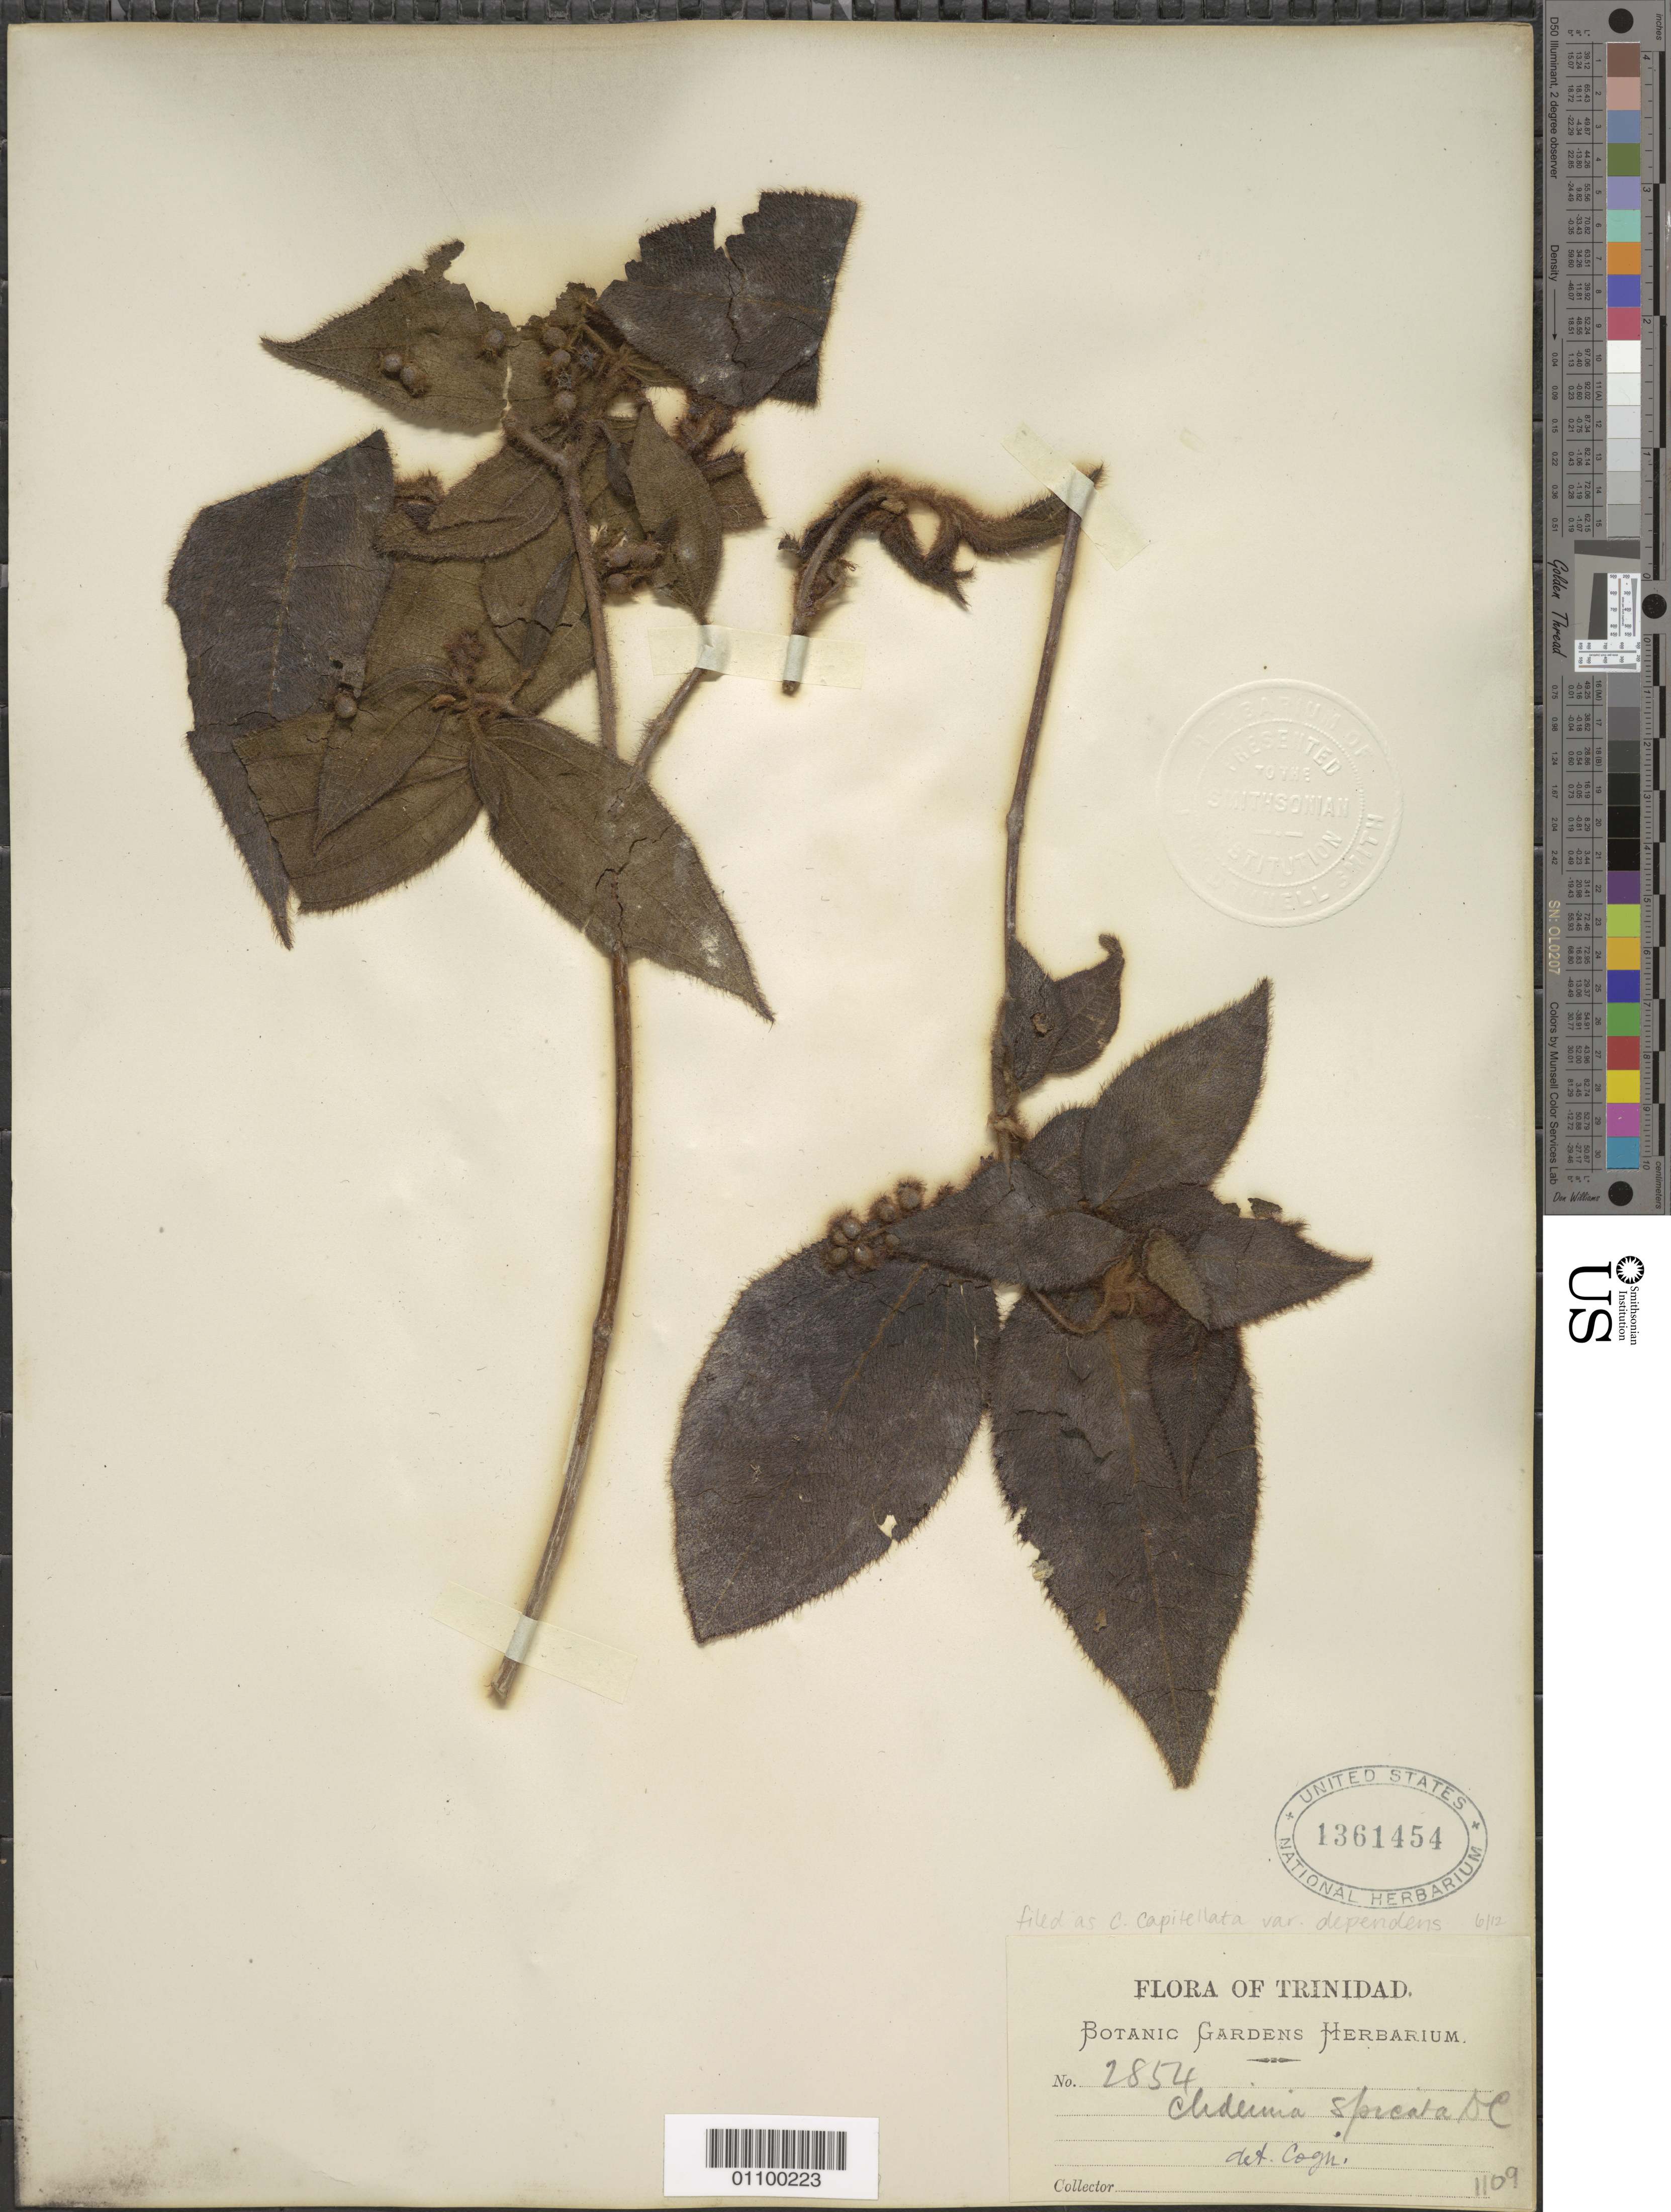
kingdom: Plantae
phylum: Tracheophyta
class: Magnoliopsida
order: Myrtales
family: Melastomataceae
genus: Clidemia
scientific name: Clidemia capitellata var. dependens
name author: (Pav. & D. Don) J.F. Macbr.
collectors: Botanic Gardens Herbarium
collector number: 2854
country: Trinidad and Tobago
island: Trinidad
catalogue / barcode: US 1361454